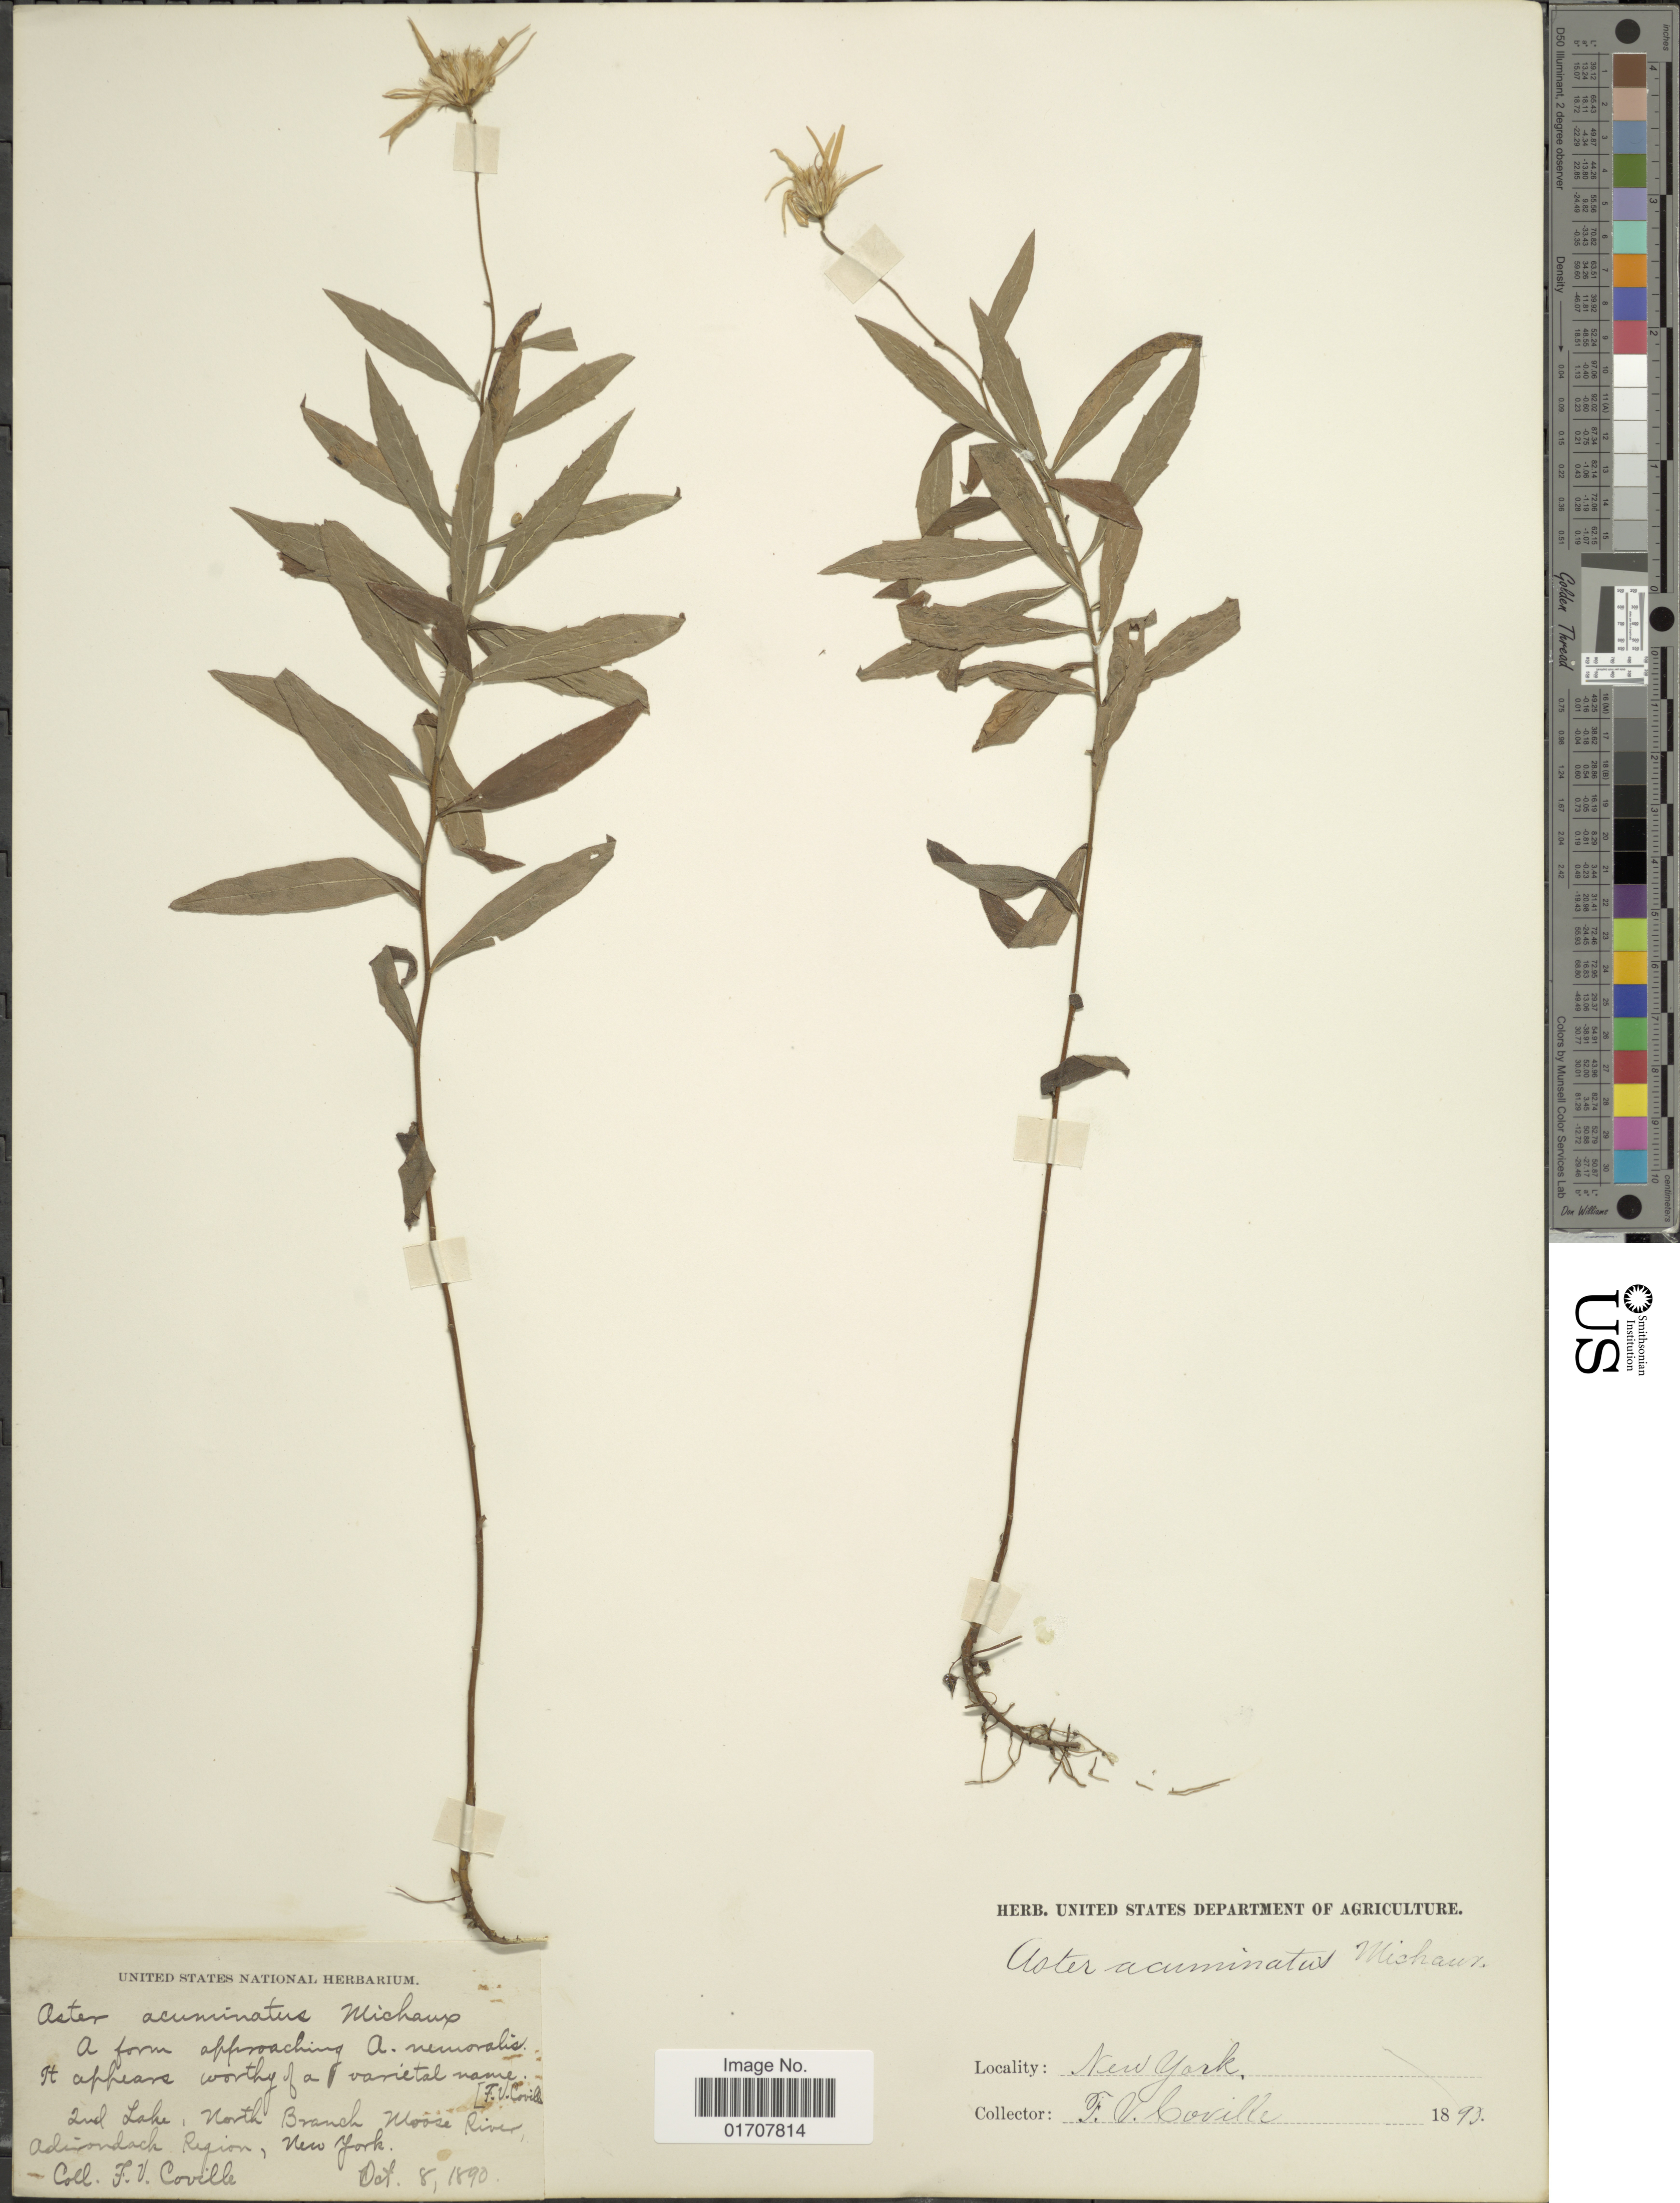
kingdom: Plantae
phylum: Tracheophyta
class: Magnoliopsida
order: Asterales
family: Asteraceae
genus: Oclemena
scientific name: Oclemena nemoralis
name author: (Aiton) Greene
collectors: F. V. Coville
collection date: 1890-10-08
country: United States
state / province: New York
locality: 2nd Lake, North Branch Moose River, Adirondack Region, New York